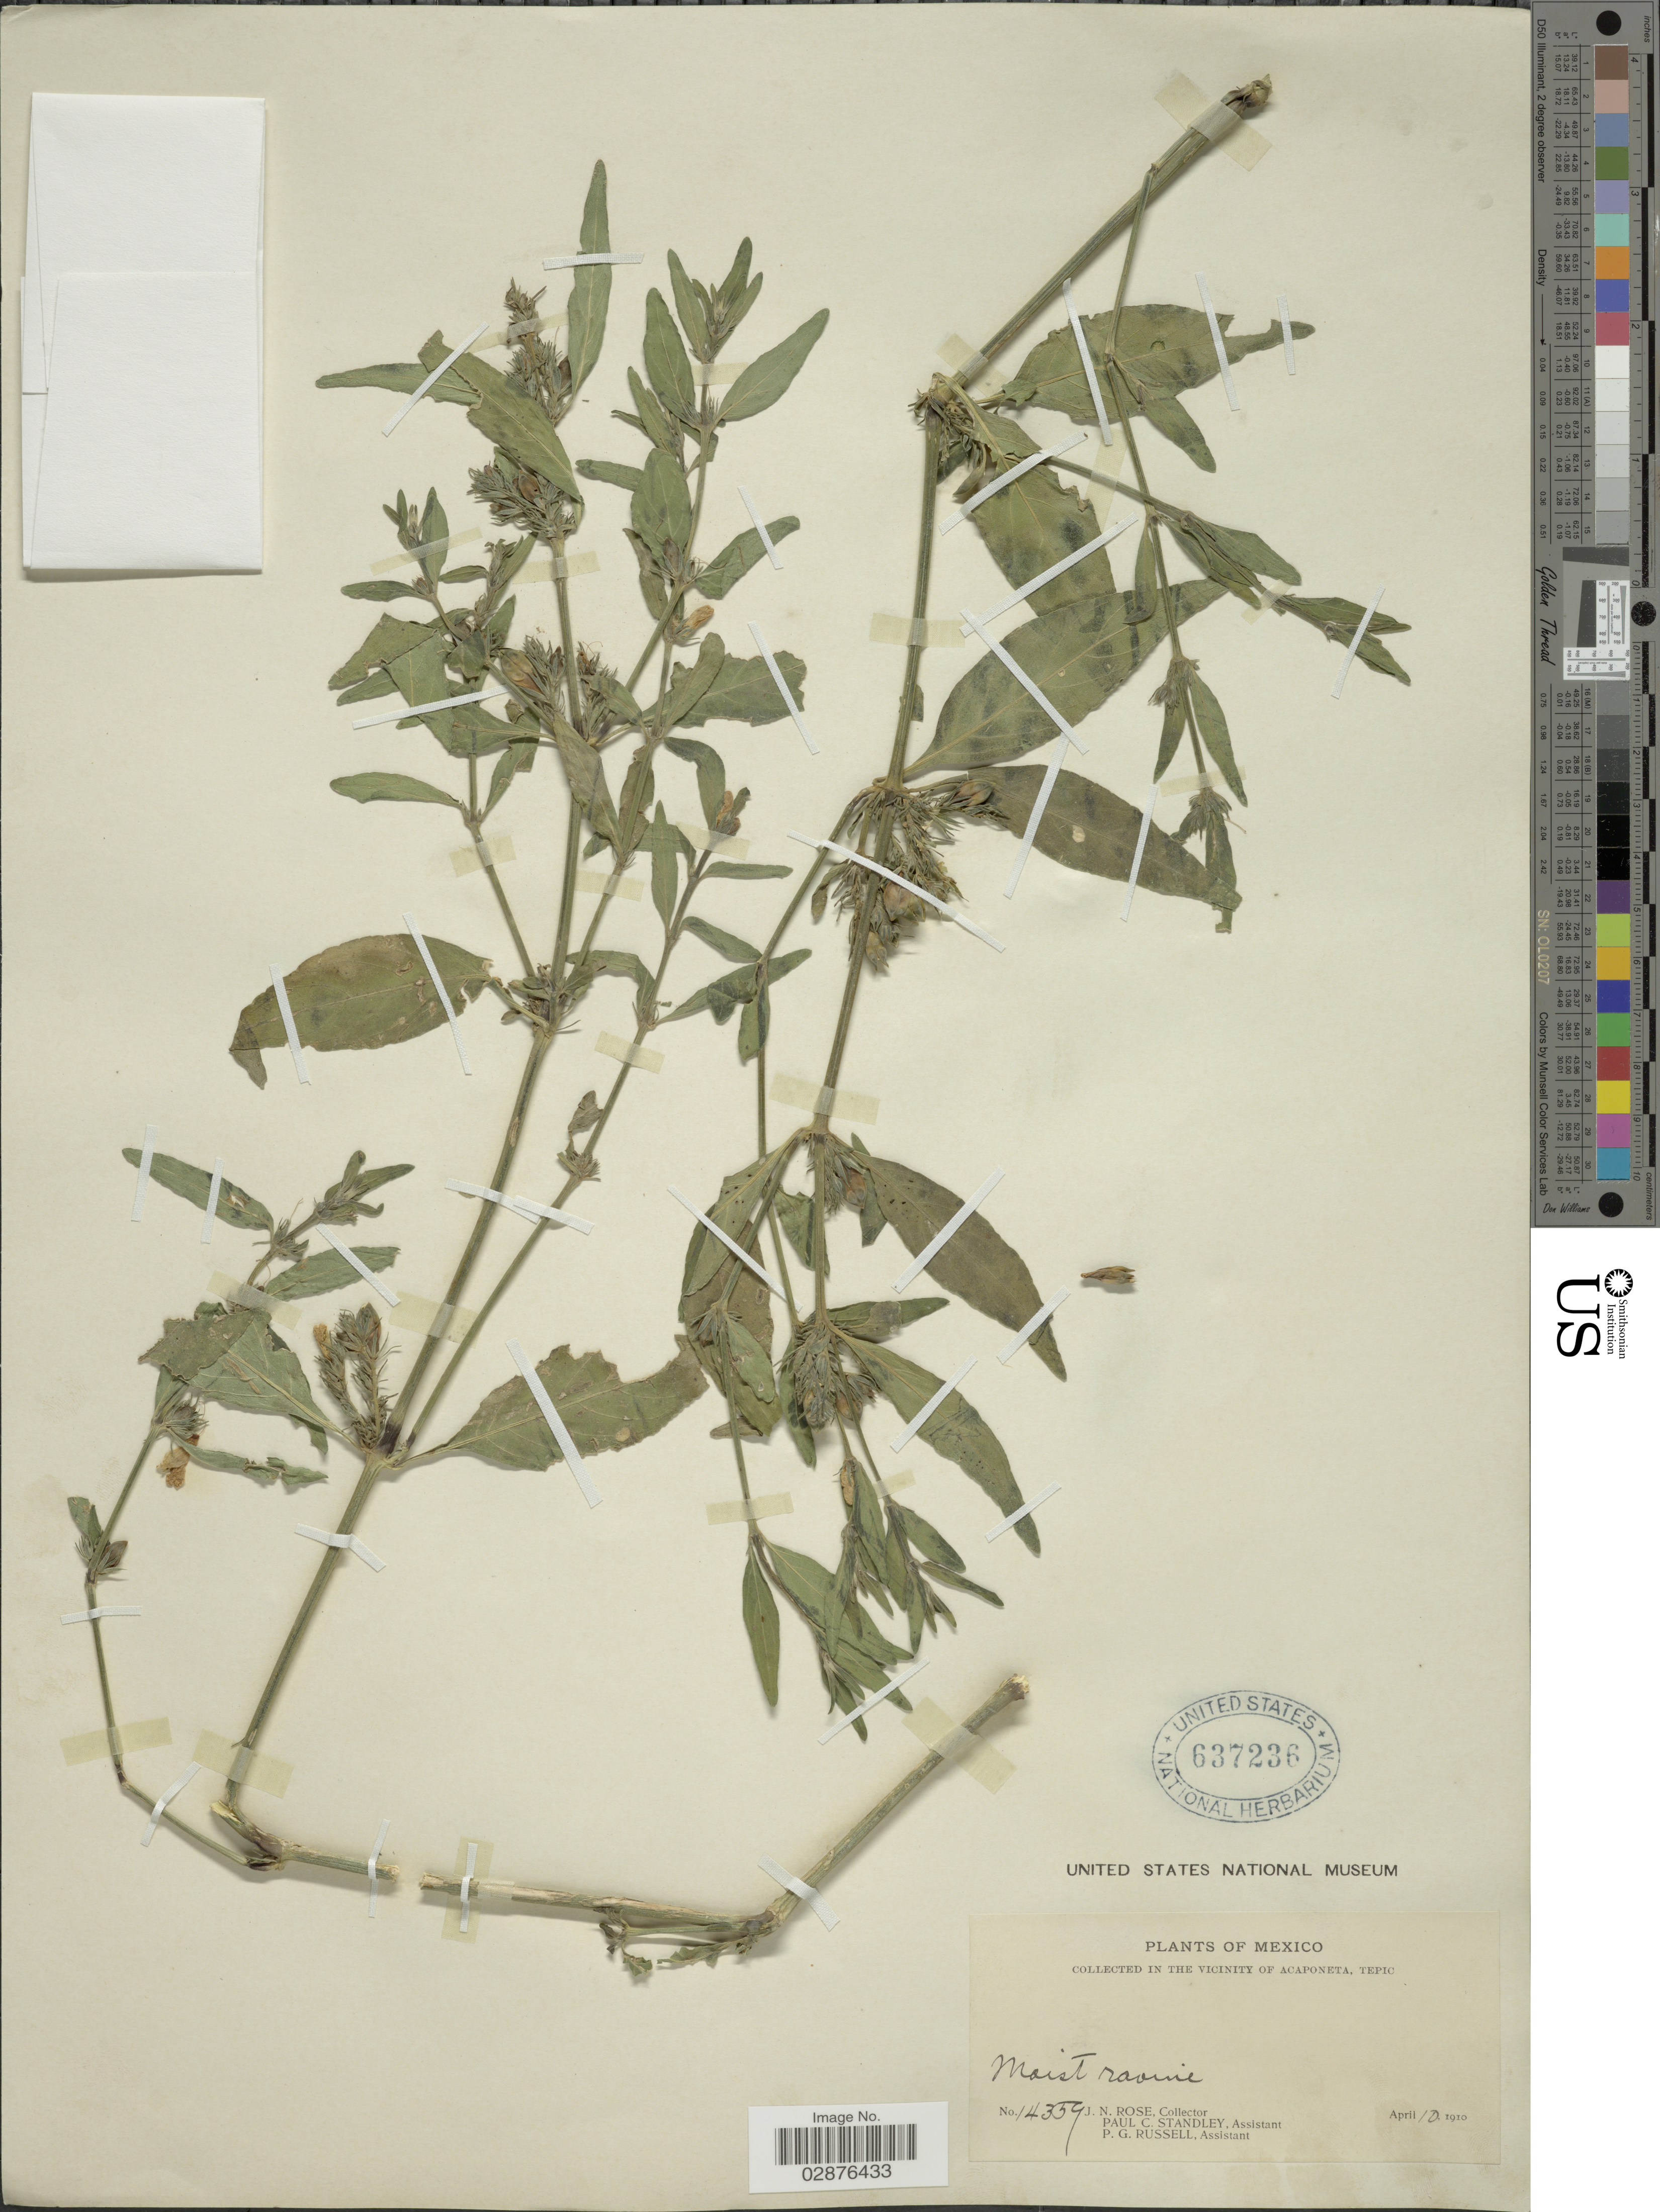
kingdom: Plantae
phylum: Tracheophyta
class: Magnoliopsida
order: Lamiales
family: Acanthaceae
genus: Justicia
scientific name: Justicia furcata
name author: Lam.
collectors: J. N. Rose, P. C. Standley & P. G. Russell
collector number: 14359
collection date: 1910-04-10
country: Mexico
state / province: Nayarit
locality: Vicinity of Acaponeta, Tepic.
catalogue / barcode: US 637236